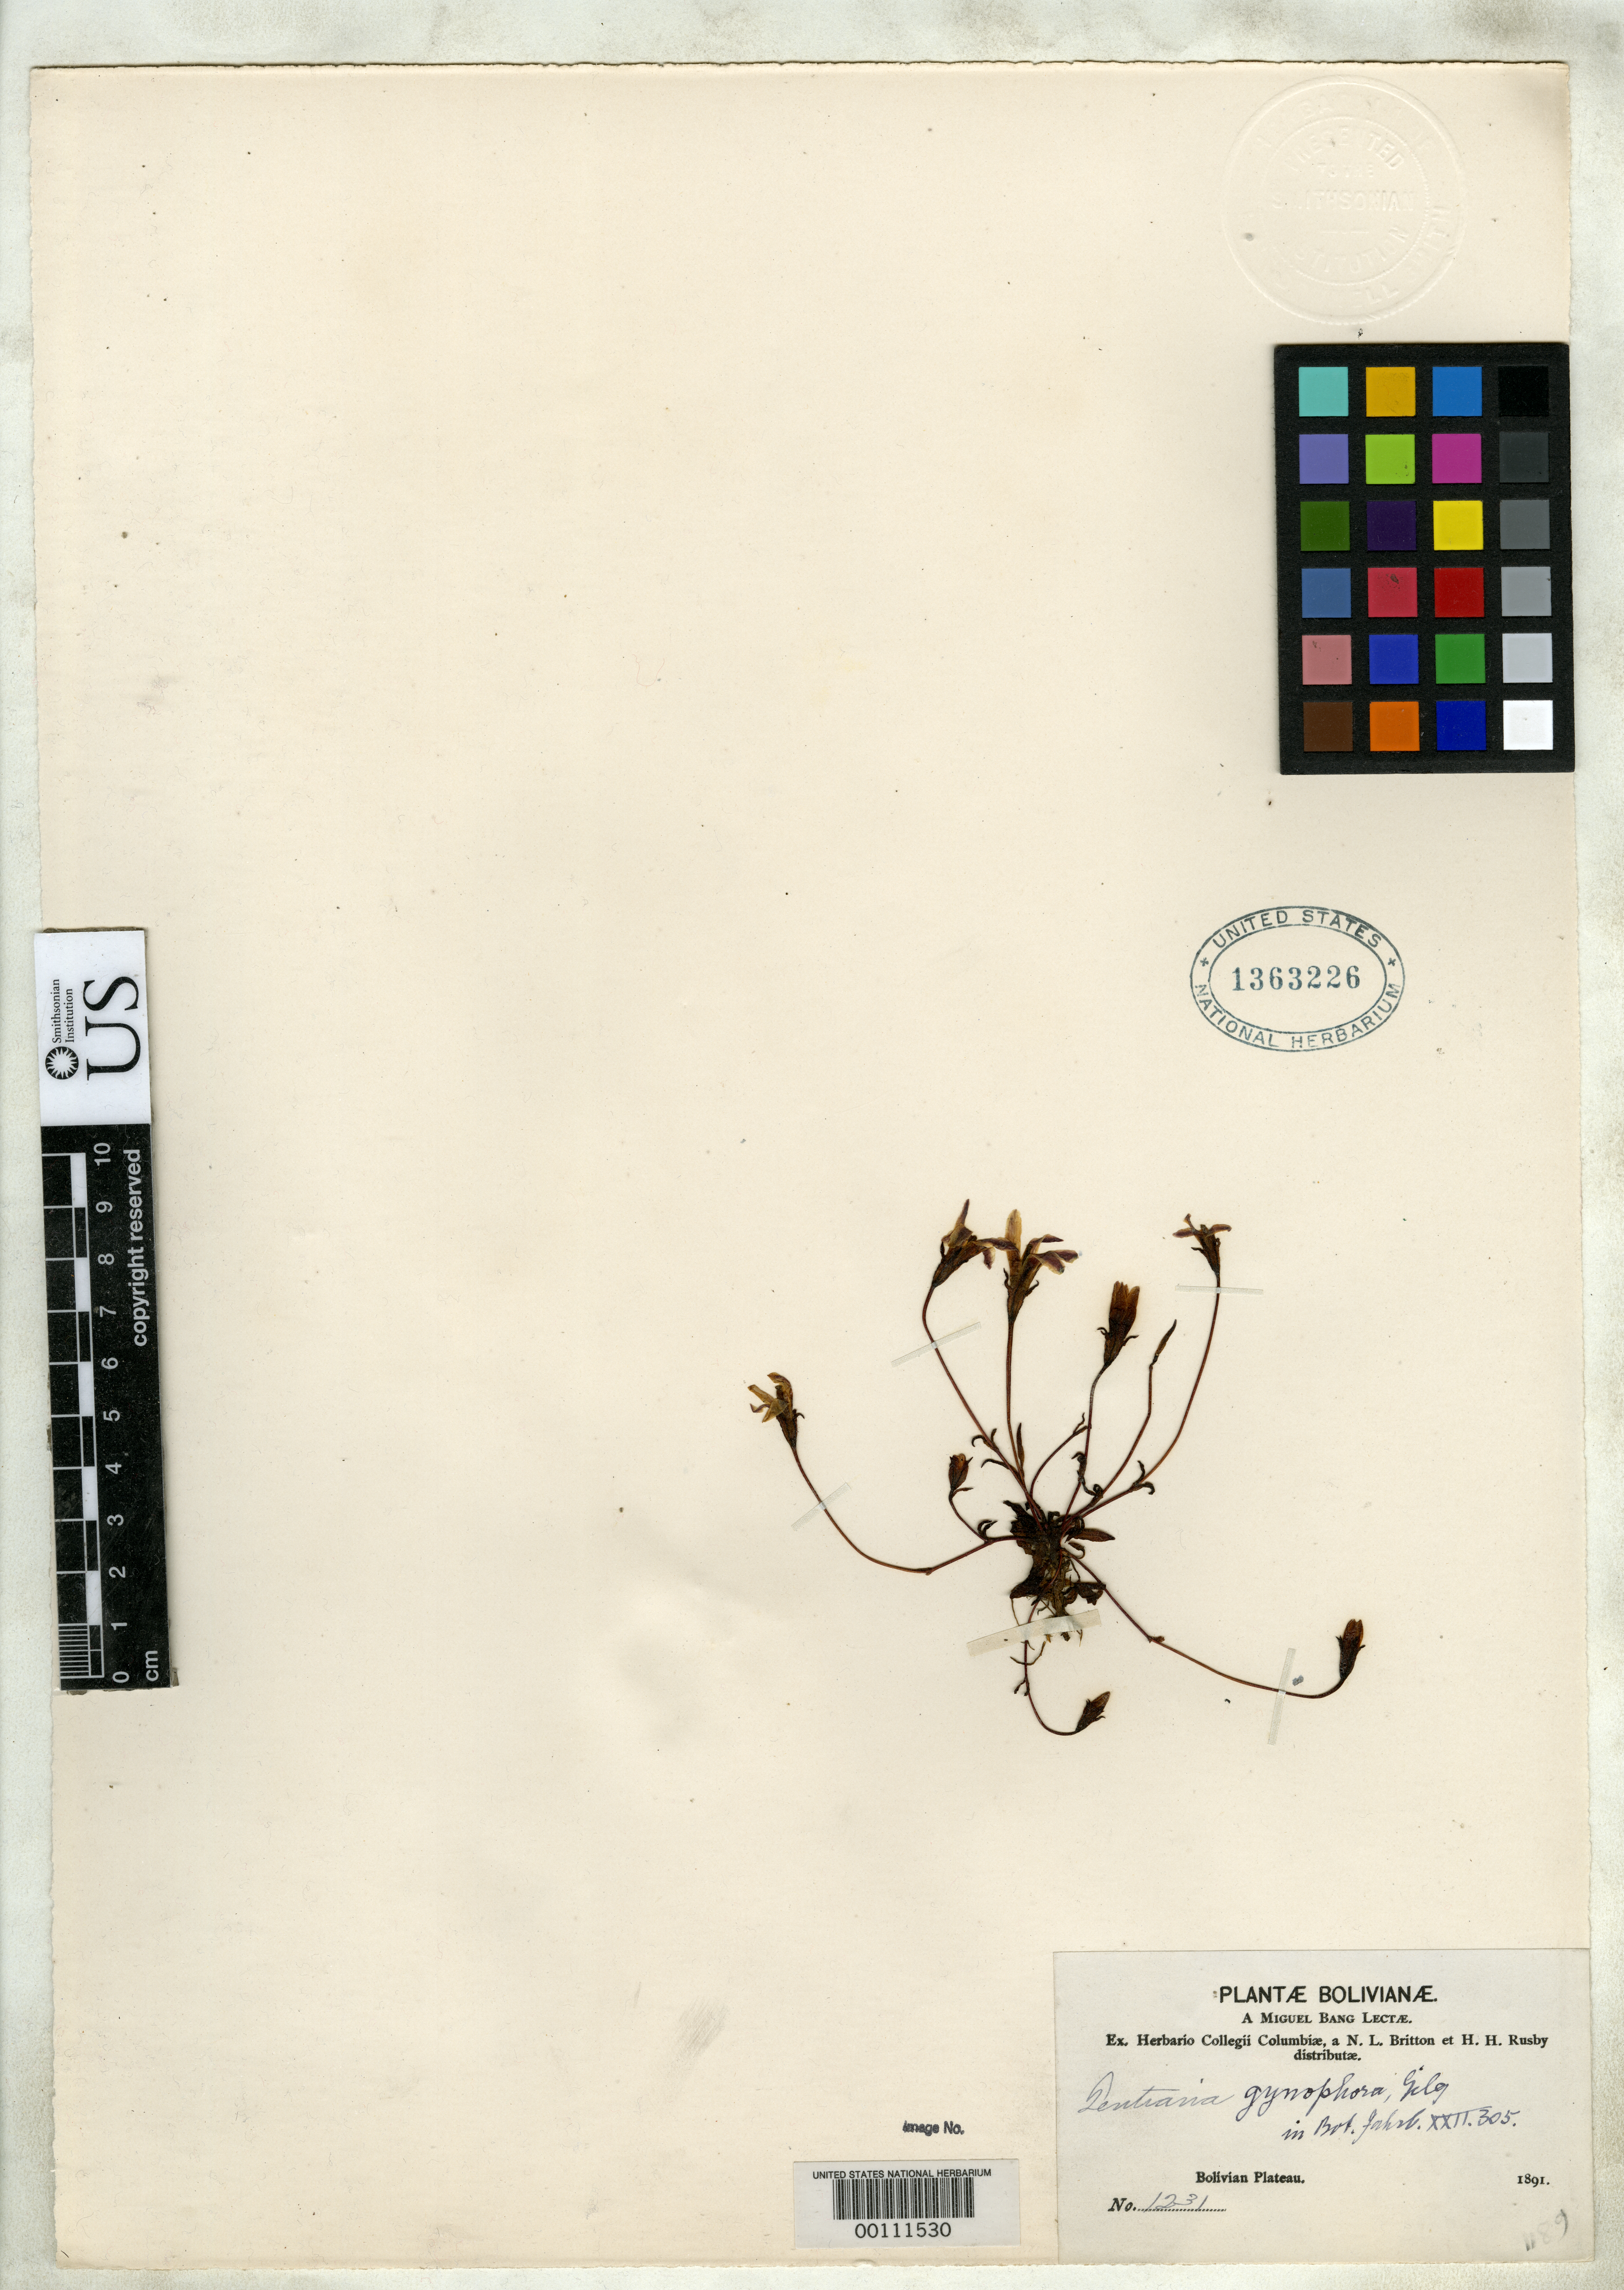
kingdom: Plantae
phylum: Tracheophyta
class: Magnoliopsida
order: Gentianales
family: Gentianaceae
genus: Gentiana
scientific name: Gentiana gynophora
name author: Gilg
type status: Isosyntype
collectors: M. Bang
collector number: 1231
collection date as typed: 1891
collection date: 1891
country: Bolivia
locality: Bolivian Plateau.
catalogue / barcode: US 1363226